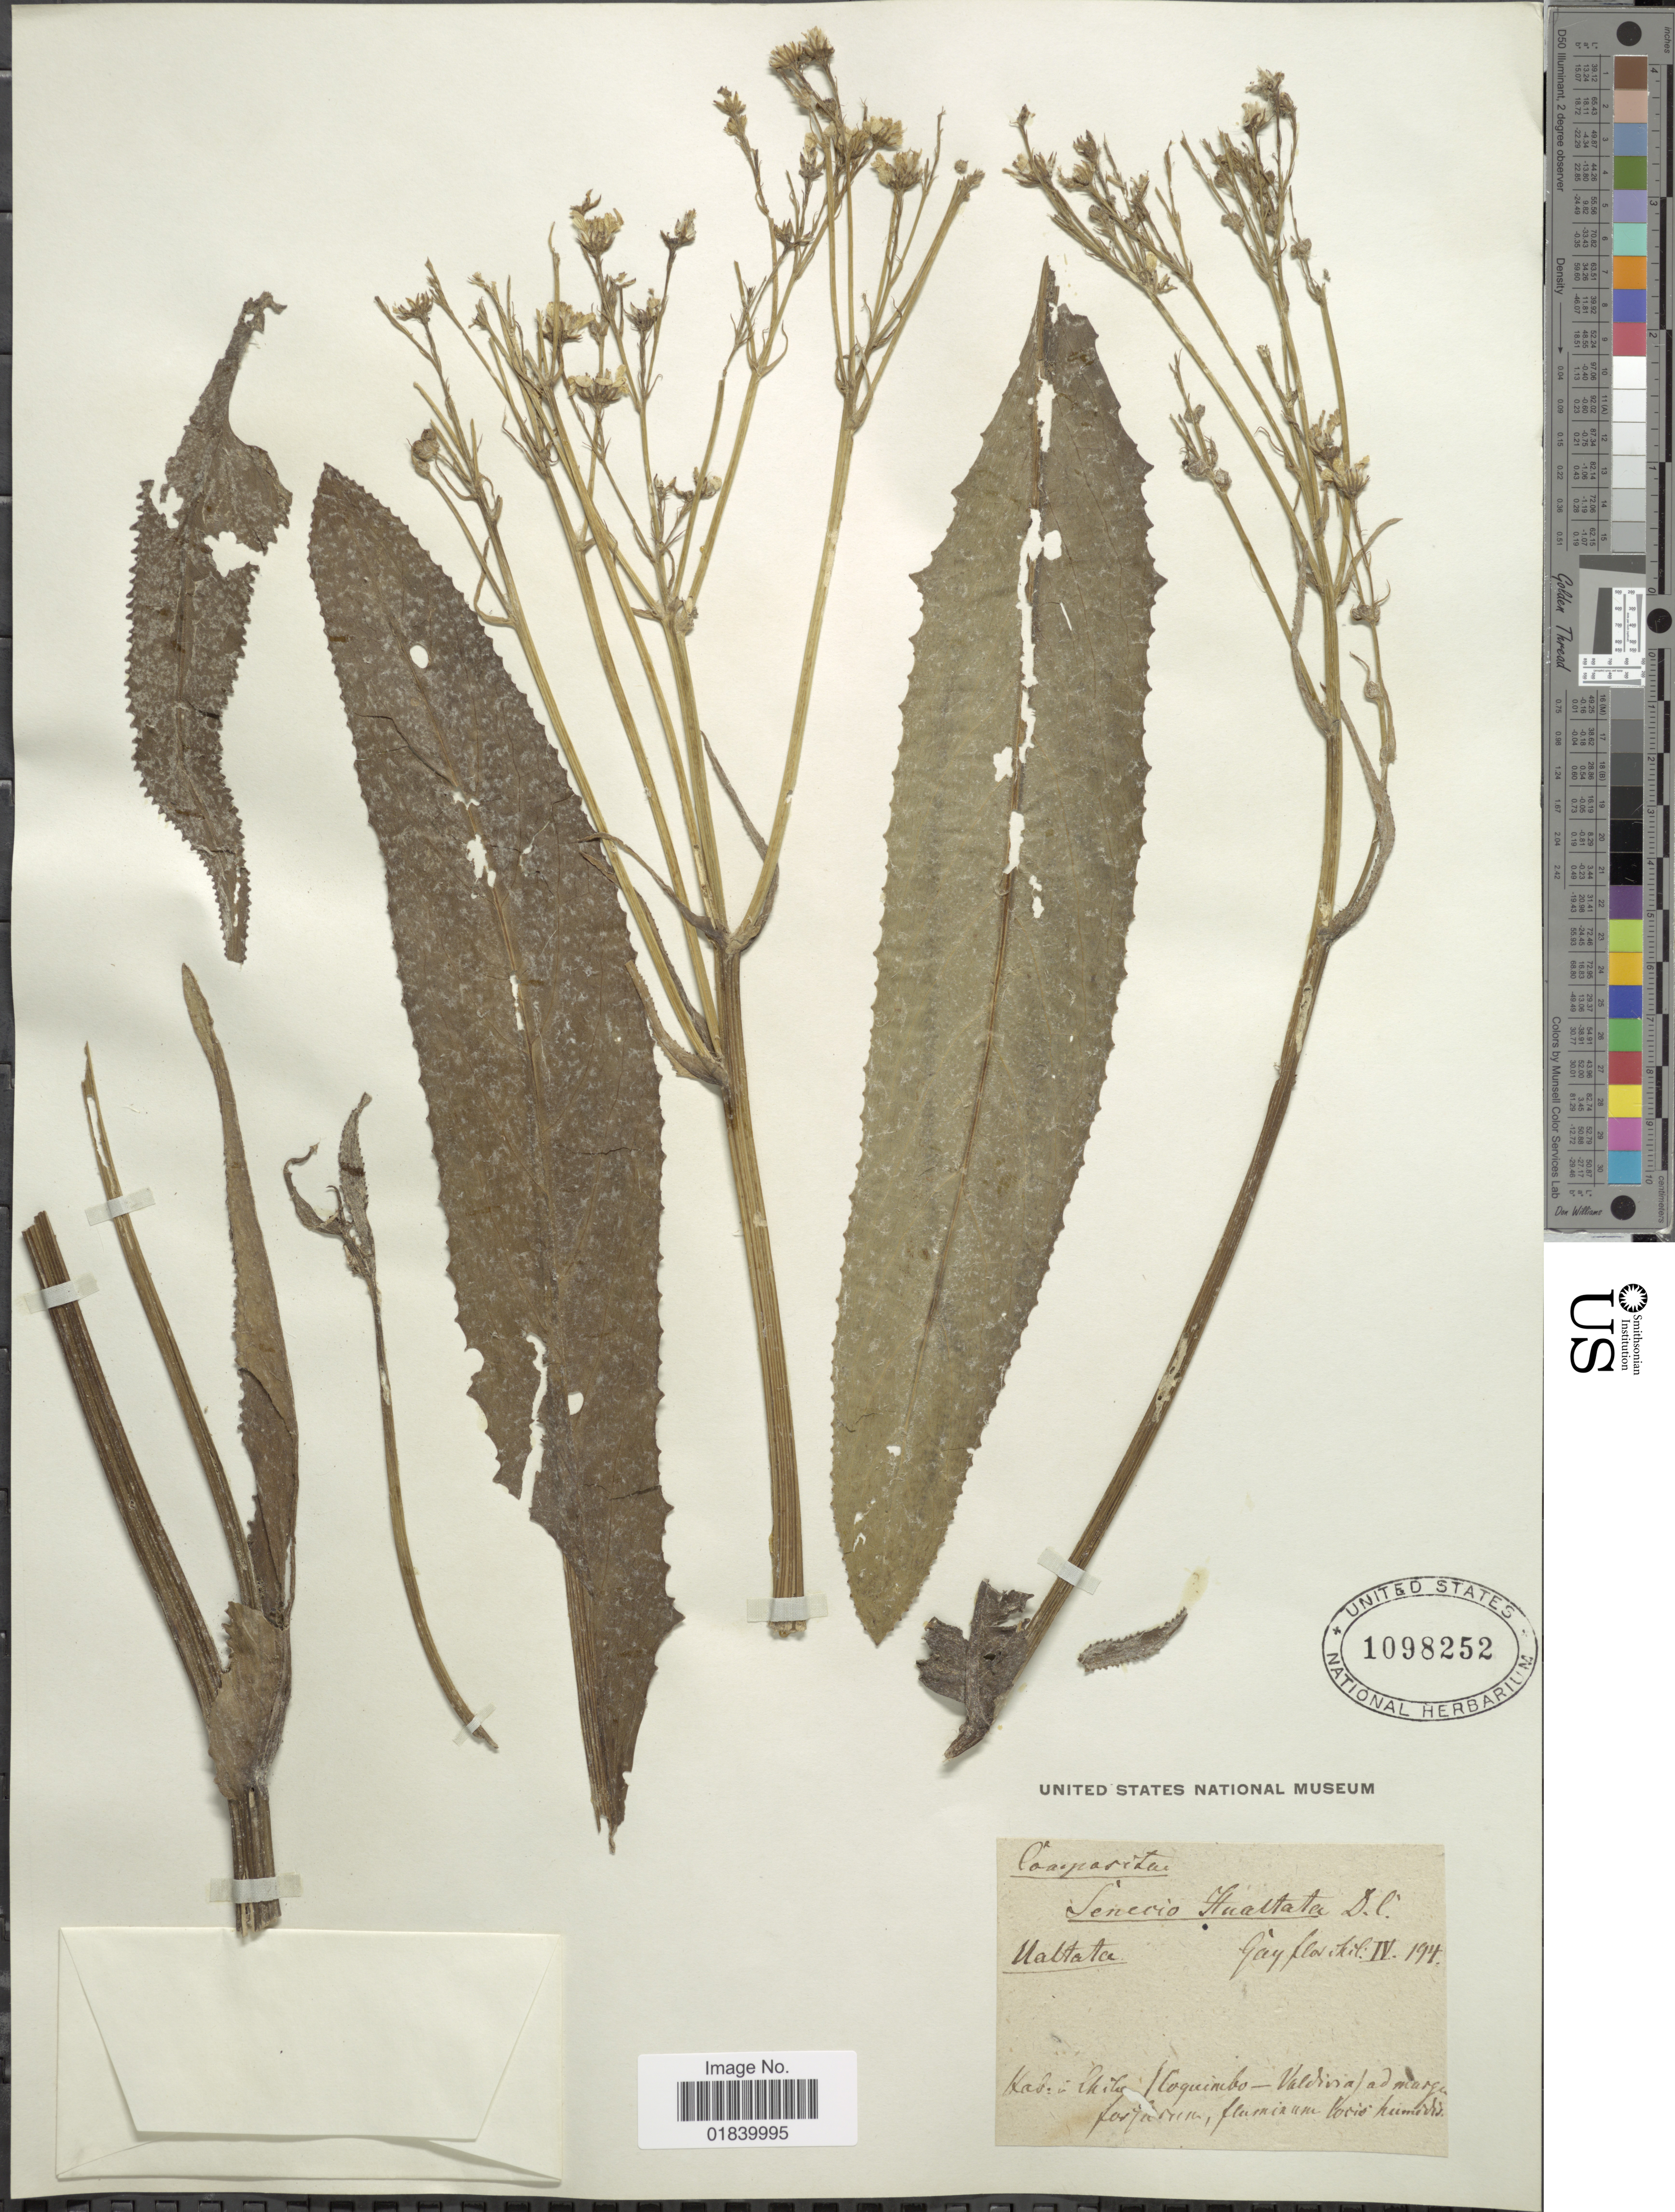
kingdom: Plantae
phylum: Tracheophyta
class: Magnoliopsida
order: Asterales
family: Asteraceae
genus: Senecio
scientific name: Senecio fistulosus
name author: Poepp. ex Less.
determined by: Salomon, Luciana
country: Chile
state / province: Coquimbo (IV)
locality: Valdivia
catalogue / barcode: US 1098252